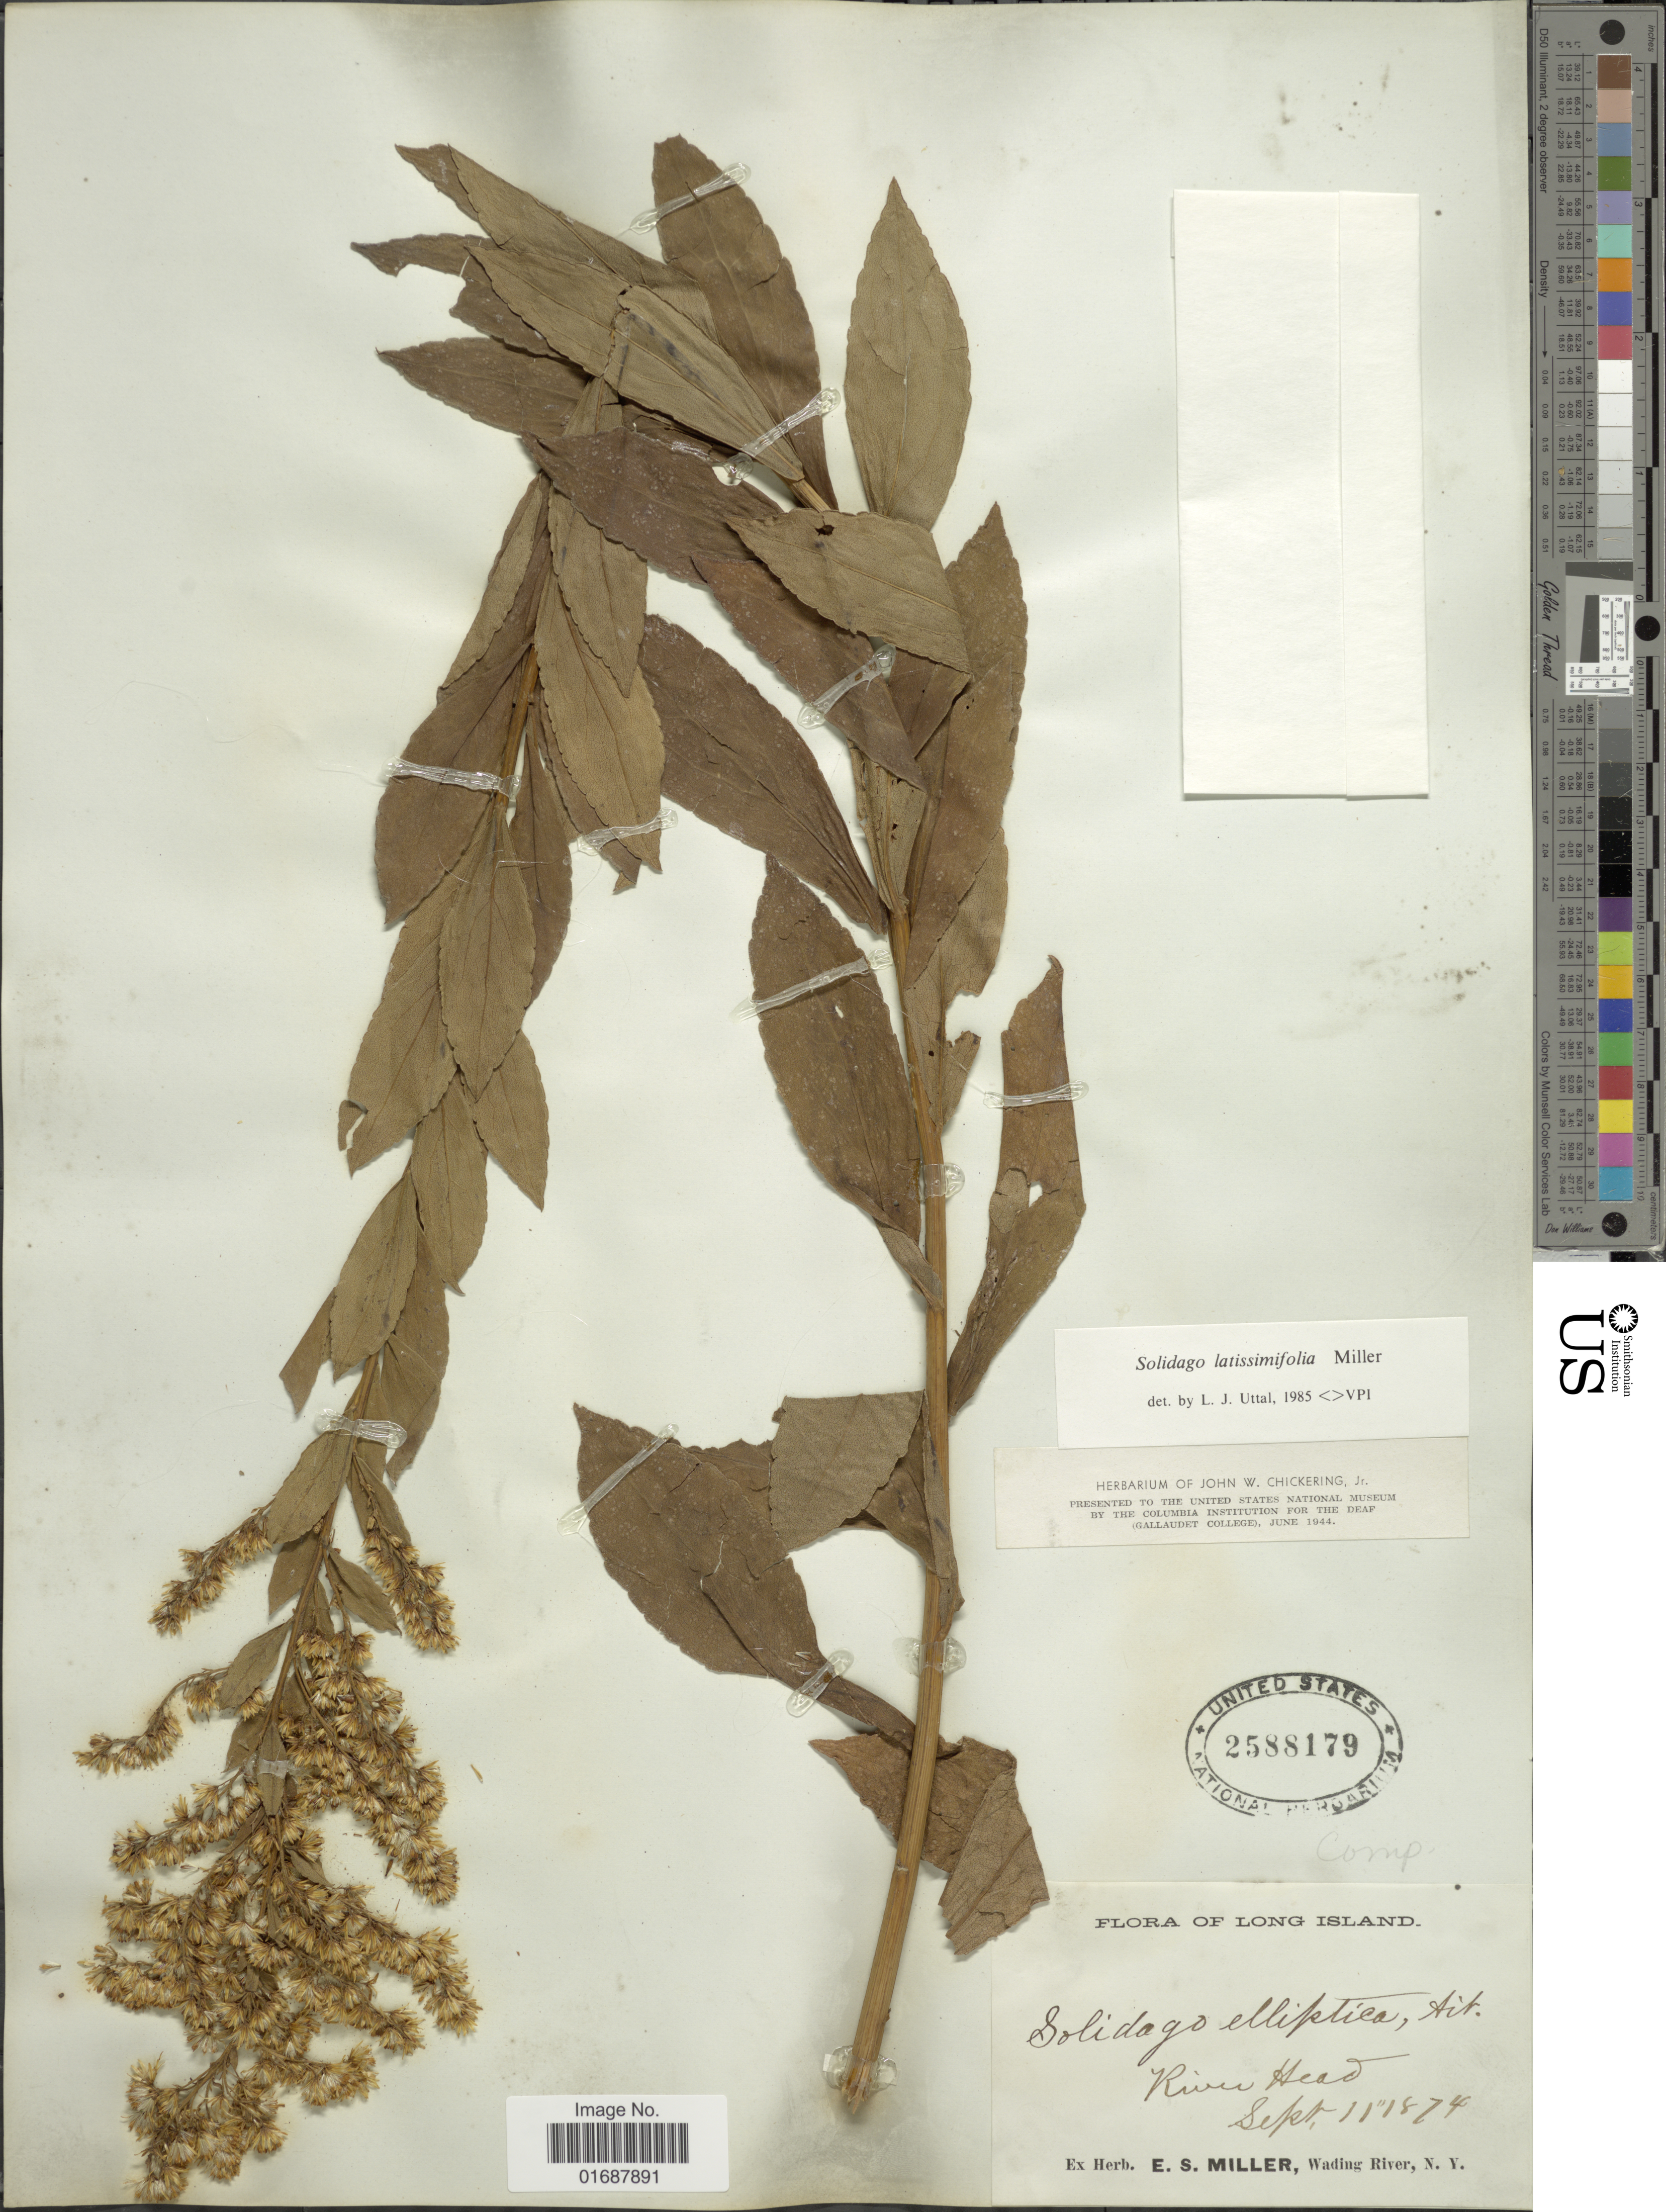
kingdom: Plantae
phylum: Tracheophyta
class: Magnoliopsida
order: Asterales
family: Asteraceae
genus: Solidago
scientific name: Solidago latissimifolia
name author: Mill.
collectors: ex herb. E. S. Miller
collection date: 1874-09-11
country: United States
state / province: New York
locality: Long Island, River Head.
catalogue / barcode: US 2588179